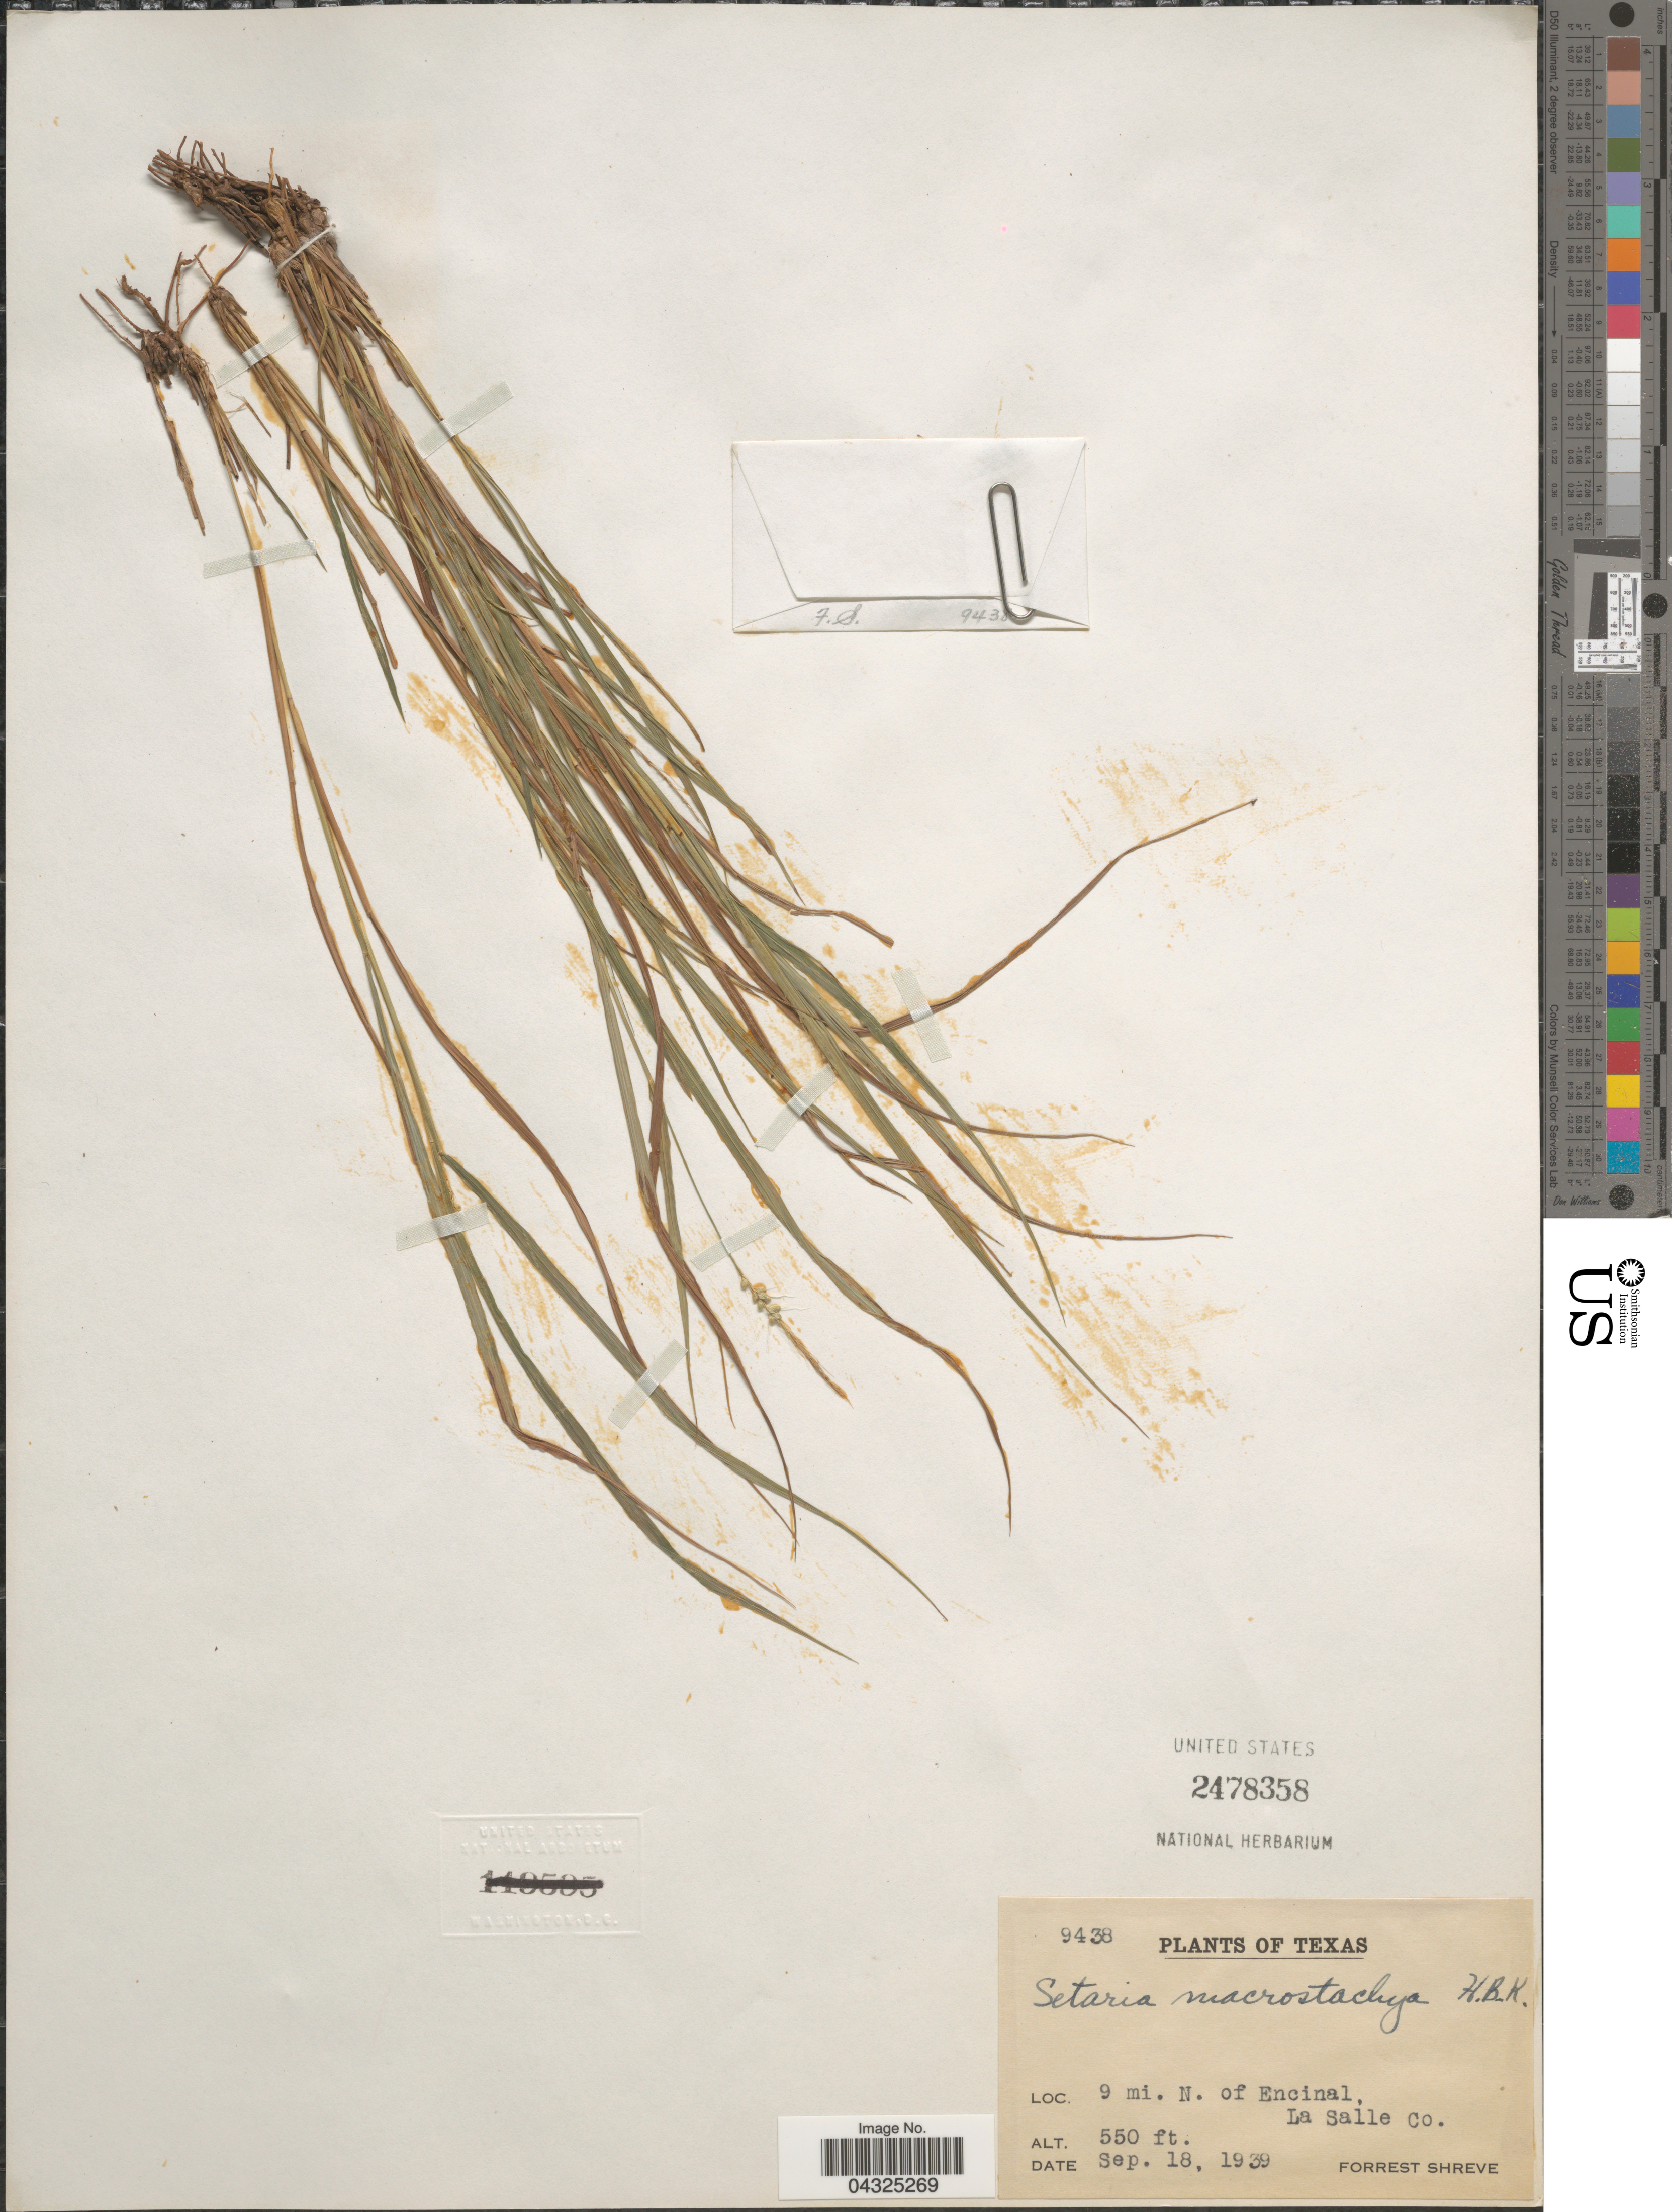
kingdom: Plantae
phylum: Tracheophyta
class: Liliopsida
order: Poales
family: Poaceae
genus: Setaria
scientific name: Setaria macrostachya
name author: Kunth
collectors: F. Shreve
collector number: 9438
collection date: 1939-09-18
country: United States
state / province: Texas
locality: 9 mi. N. of Encinal. La Salle Co.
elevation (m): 168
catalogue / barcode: US 2478358